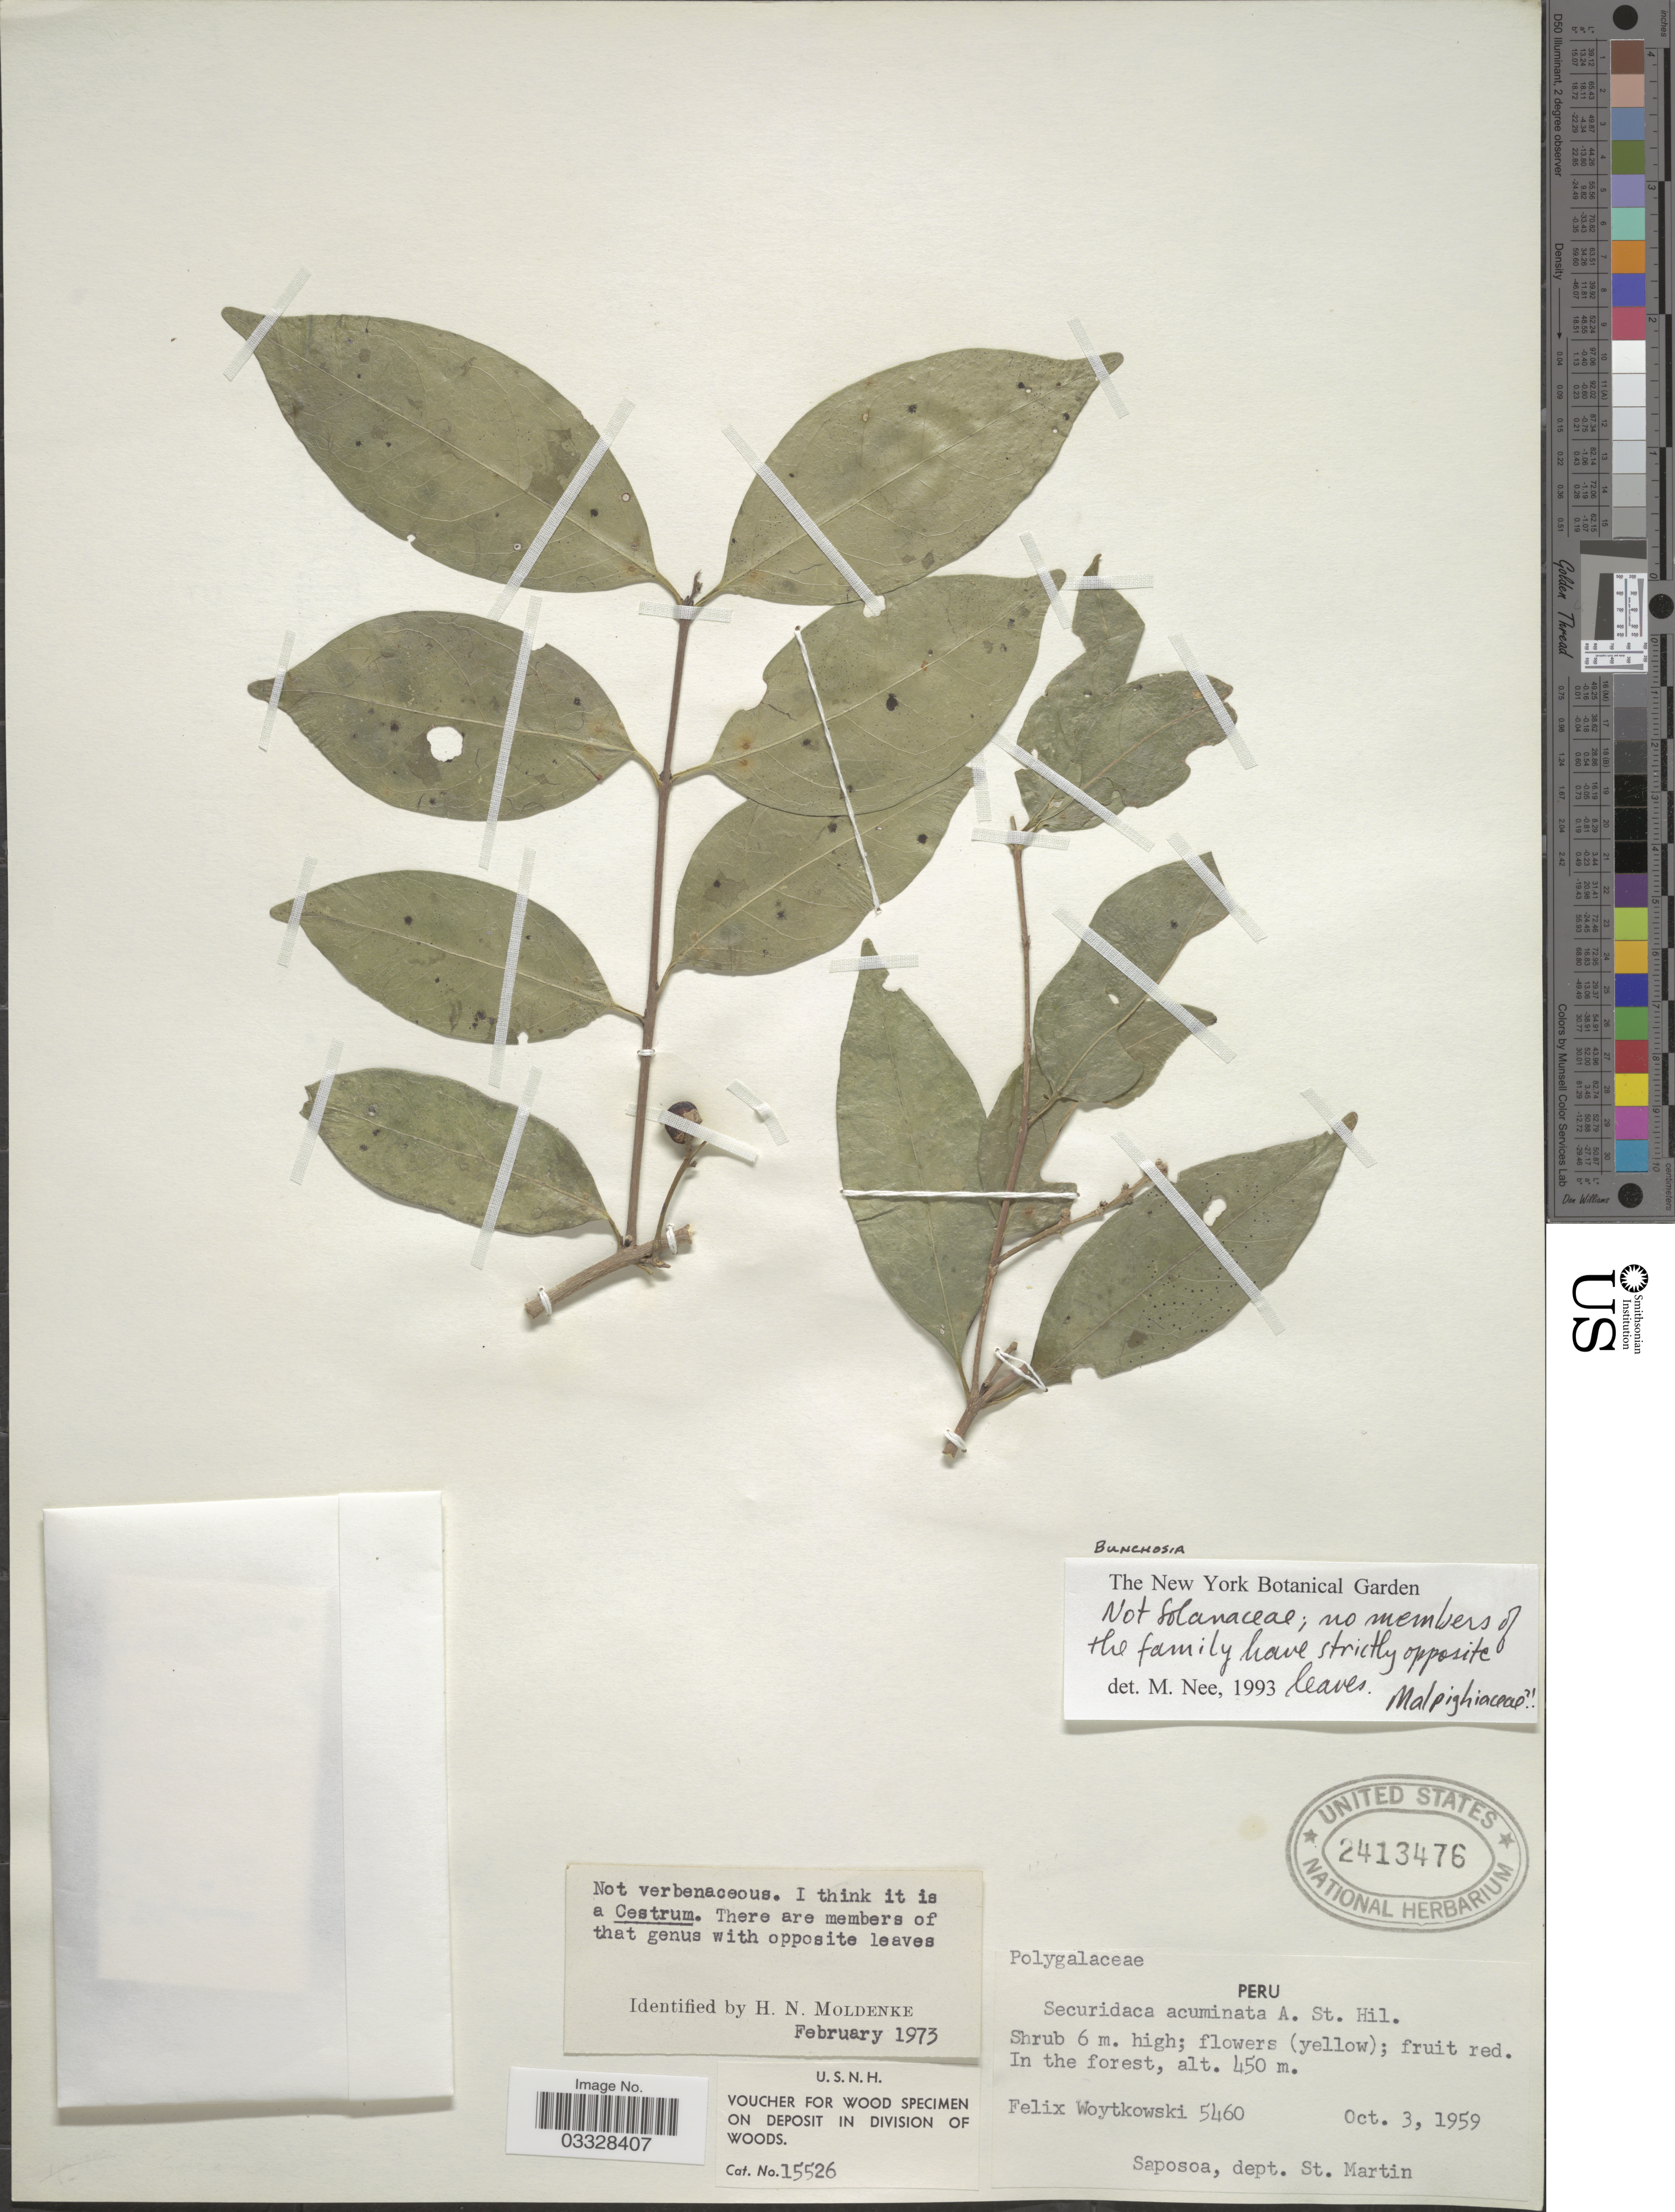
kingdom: Plantae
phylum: Tracheophyta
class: Magnoliopsida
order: Malpighiales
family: Malpighiaceae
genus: Bunchosia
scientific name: Bunchosia sp.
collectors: F. Woytkowski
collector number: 5460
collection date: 1959-10-03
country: Peru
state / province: San Martín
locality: Saposoa, dept. St. Martin.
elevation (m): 450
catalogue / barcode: US 2413476